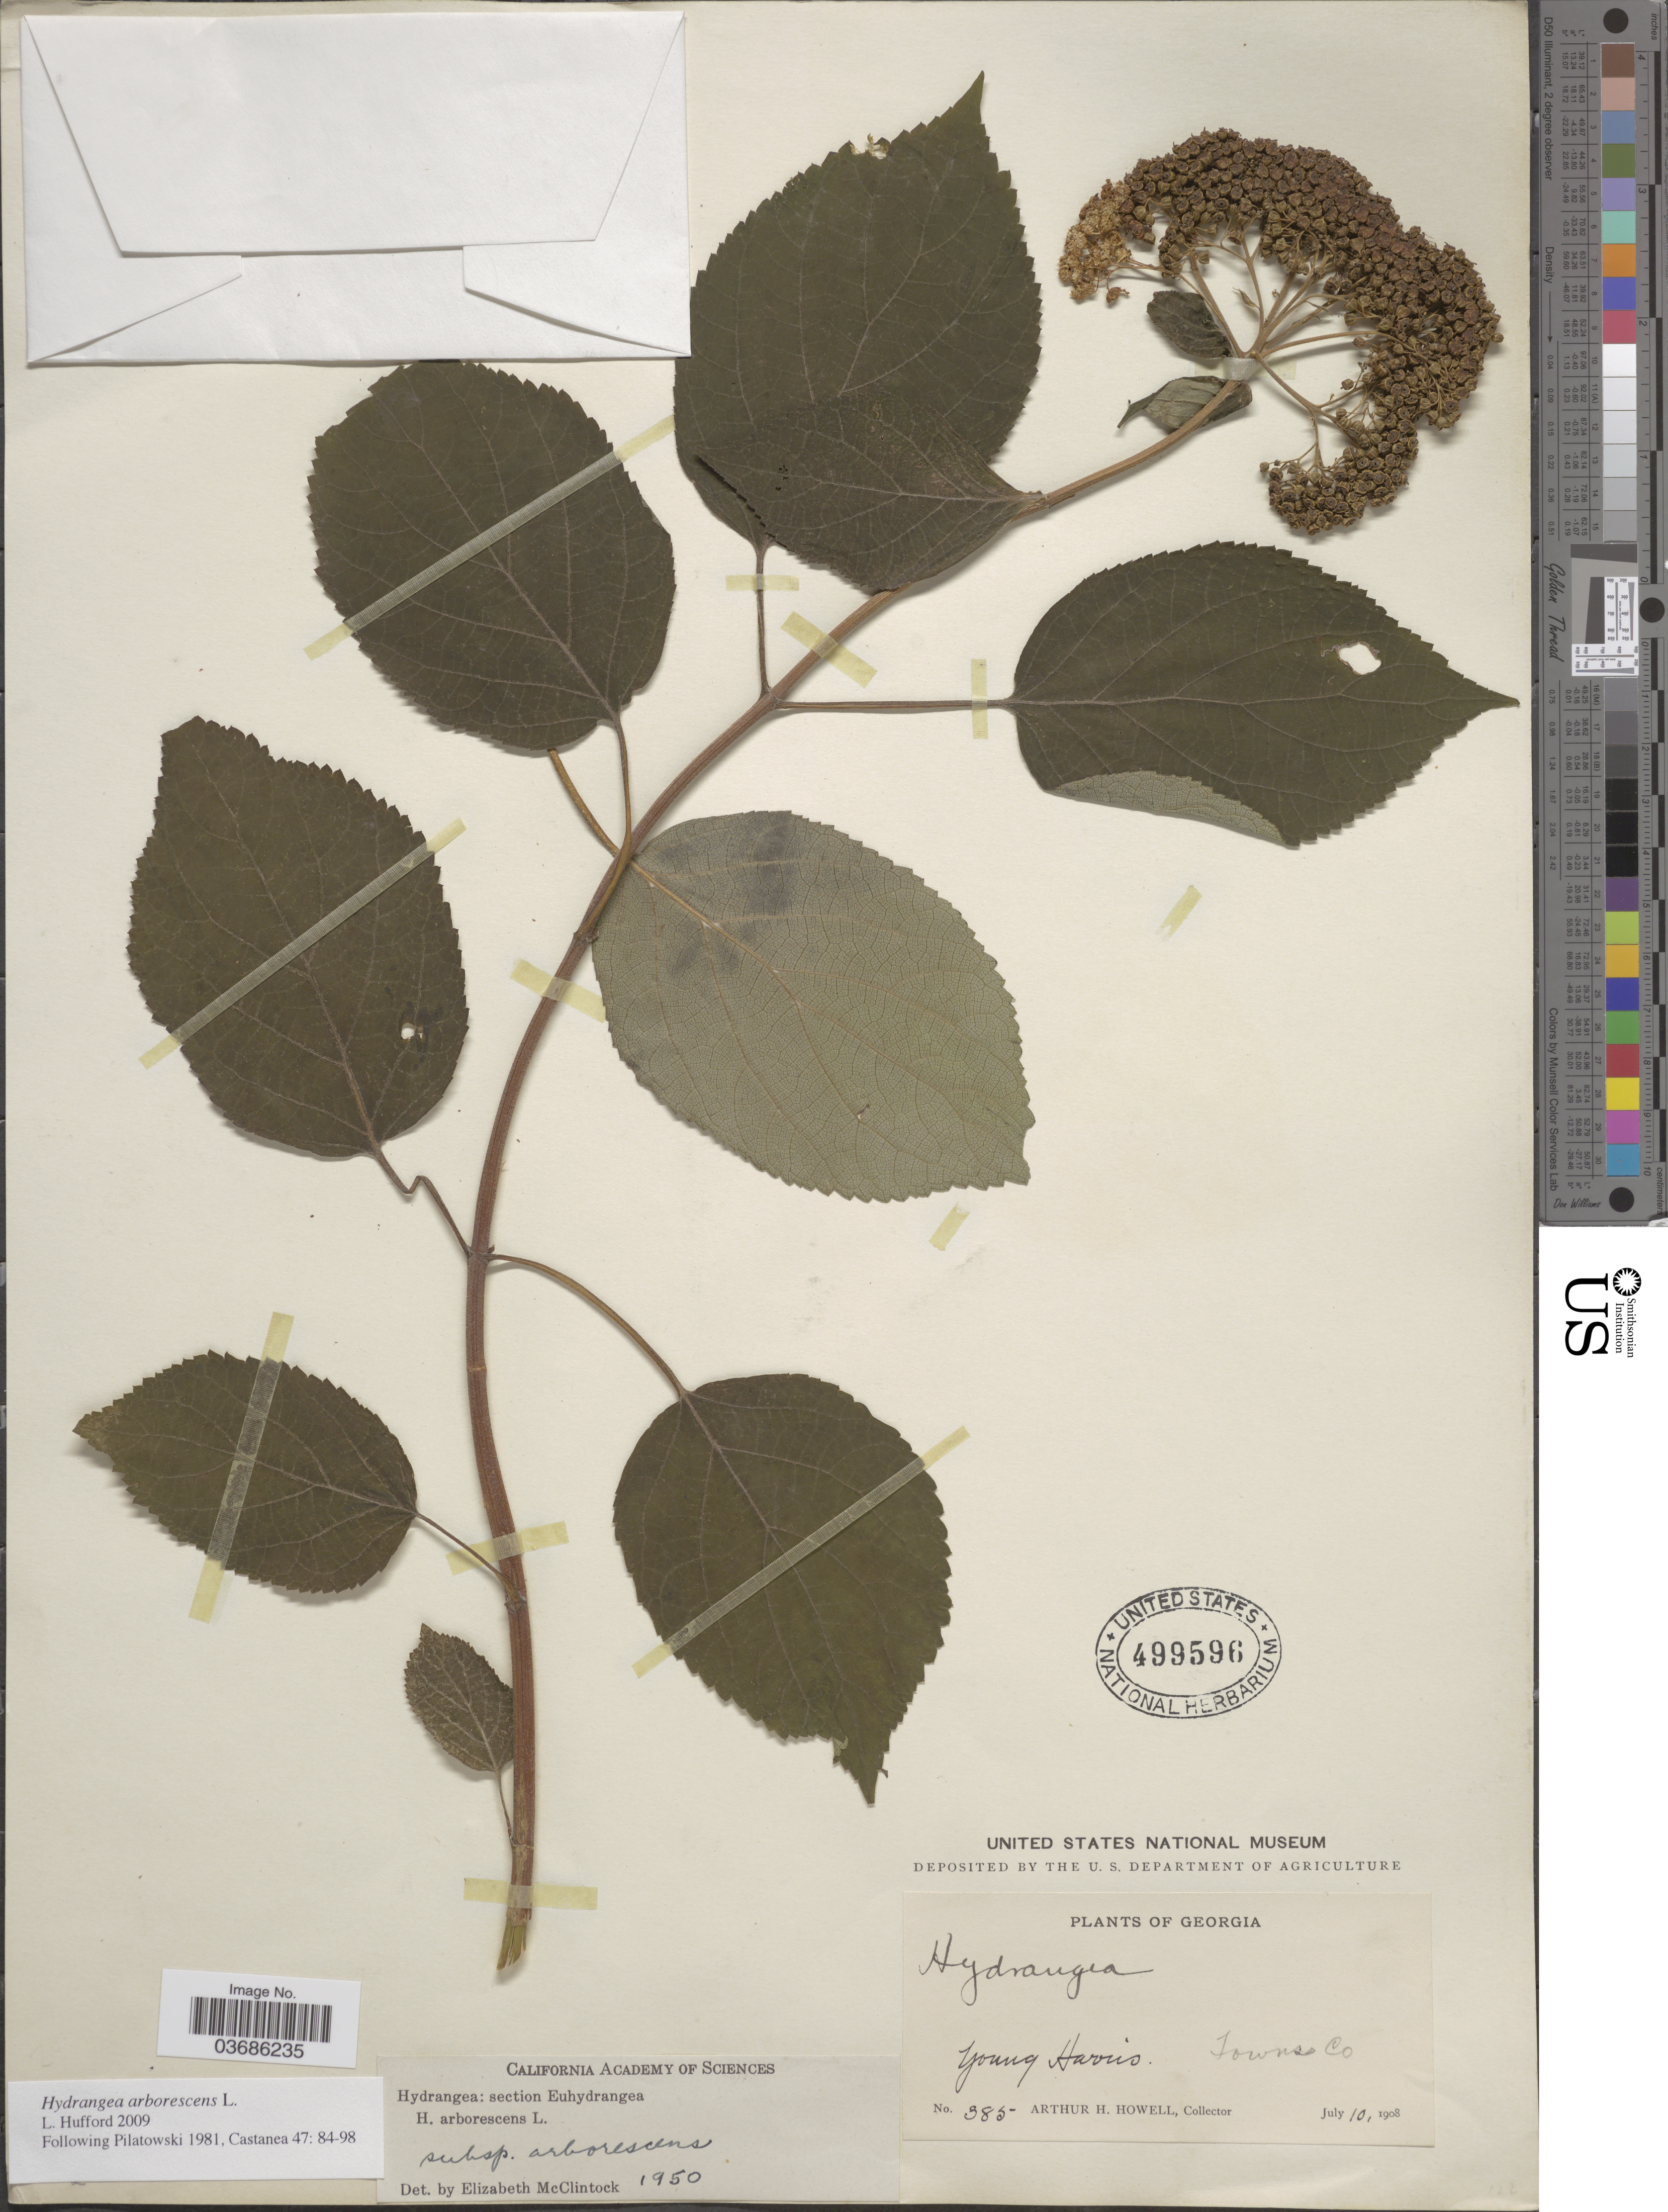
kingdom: Plantae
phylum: Tracheophyta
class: Magnoliopsida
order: Cornales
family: Hydrangeaceae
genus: Hydrangea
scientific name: Hydrangea arborescens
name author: L.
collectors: A. H. Howell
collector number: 385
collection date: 1908-07-10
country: United States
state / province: Georgia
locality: Young Harris. Towns Co.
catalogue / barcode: US 499596